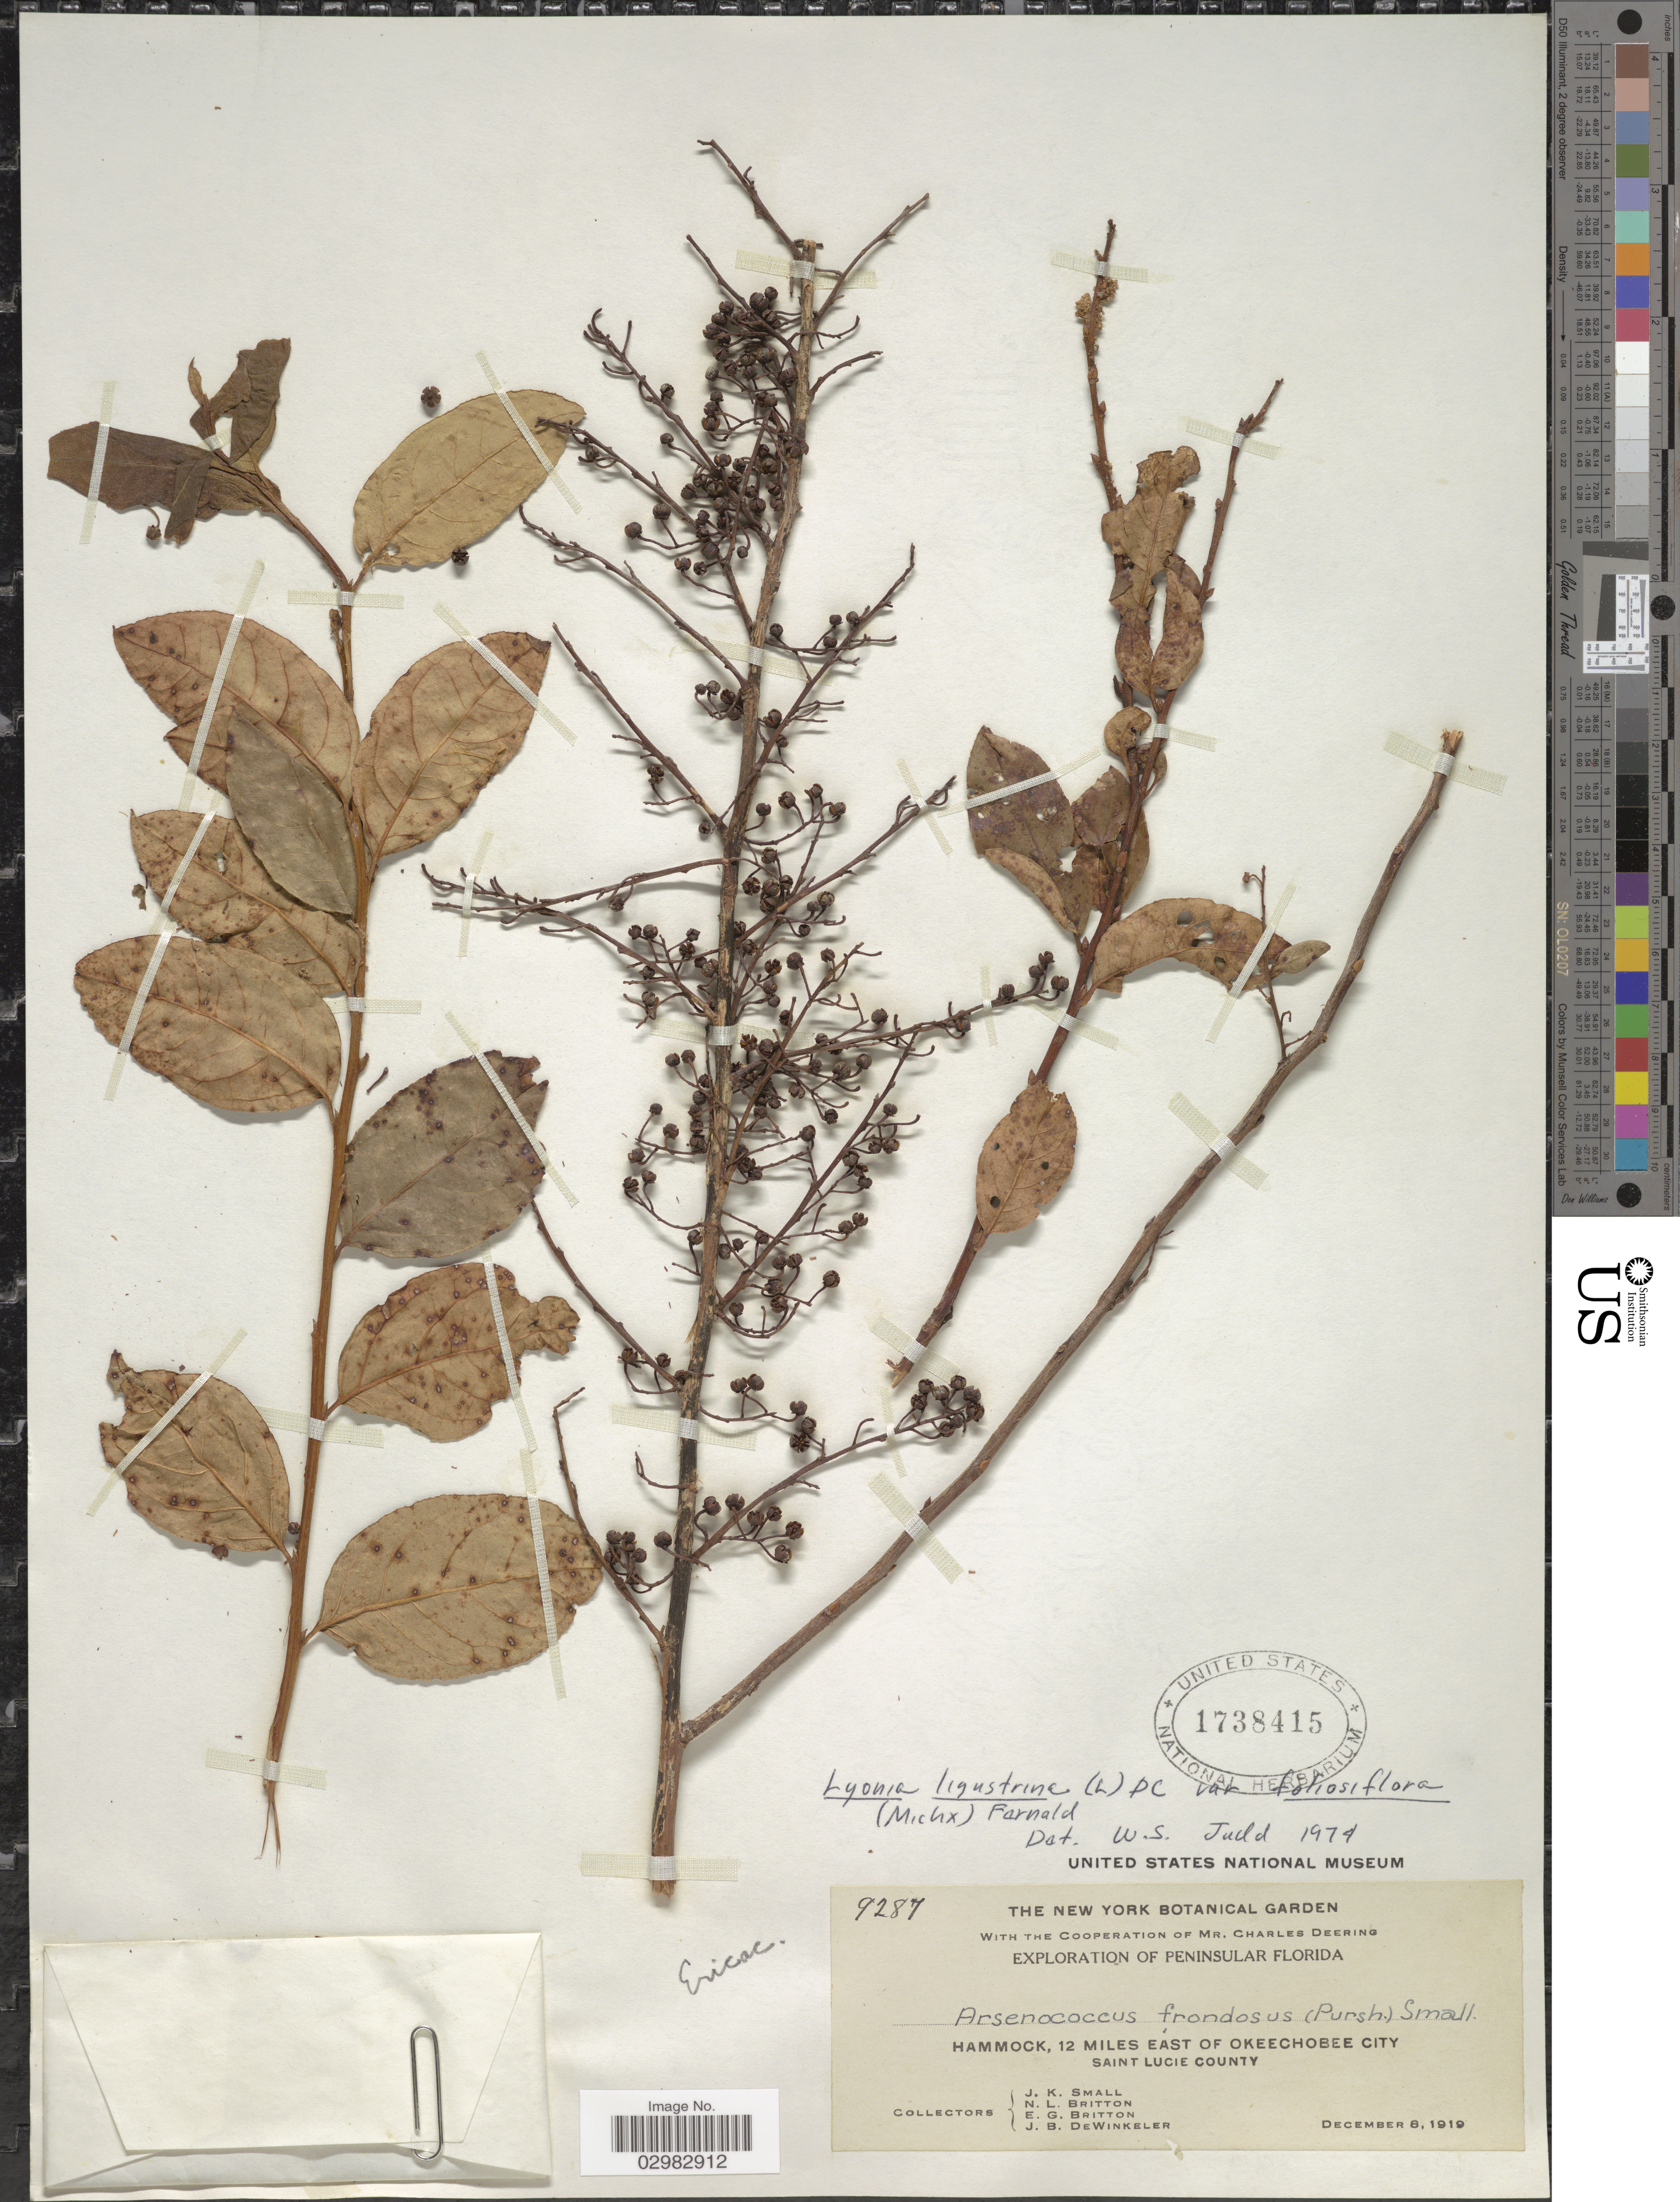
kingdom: Plantae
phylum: Tracheophyta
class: Magnoliopsida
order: Ericales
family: Ericaceae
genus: Lyonia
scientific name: Lyonia ligustrina var. foliosiflora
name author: (Michx.) Fernald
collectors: J. K. Small, N. Britton, E. G. Britton & J. B. Dewinkeler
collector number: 9287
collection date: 1919-12-08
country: United States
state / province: Florida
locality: Peninsular Florida. Hammock, 12 miles east of Okeechobee City, Saint Lucie County.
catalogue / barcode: US 1738415